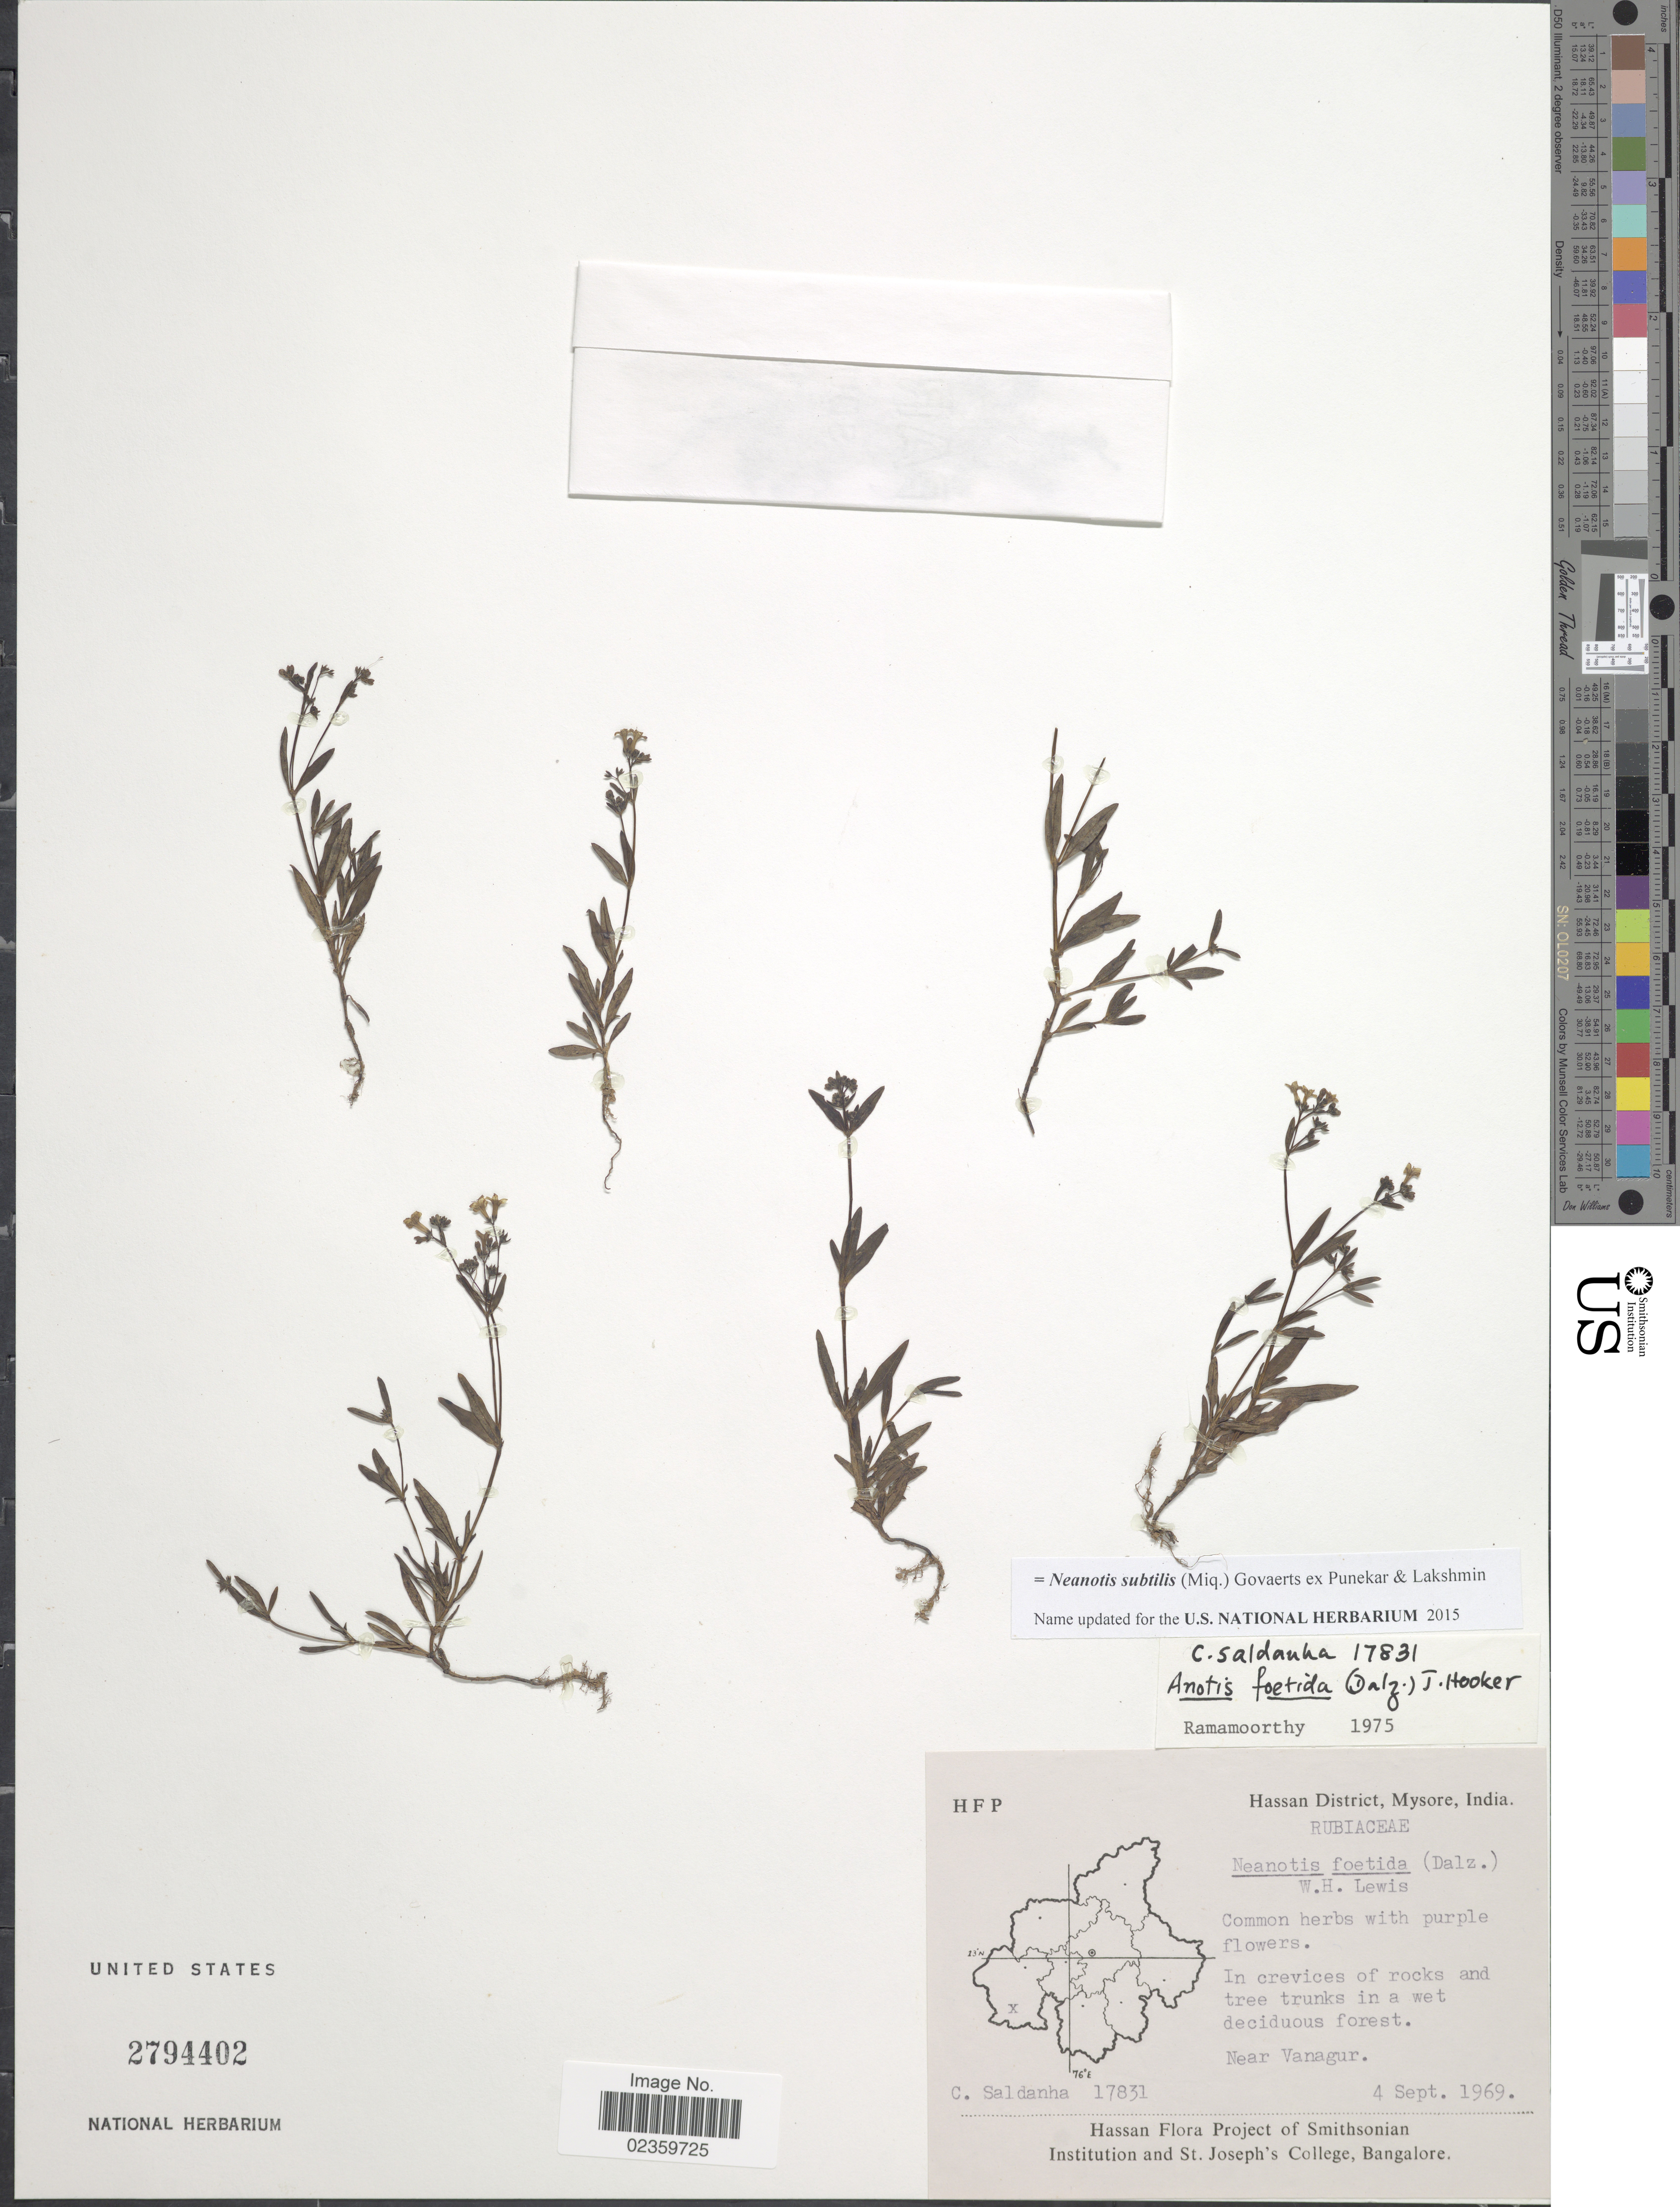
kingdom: Plantae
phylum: Tracheophyta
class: Magnoliopsida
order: Gentianales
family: Rubiaceae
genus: Neanotis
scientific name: Neanotis subtilis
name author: (Miq.) Govaerts ex Punekar & Lakshmin.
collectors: C. Saldanha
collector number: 17831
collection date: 1969-09-04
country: India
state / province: Karnataka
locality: Hassan District, Mysore, Near Vanagur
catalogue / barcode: US 2794402